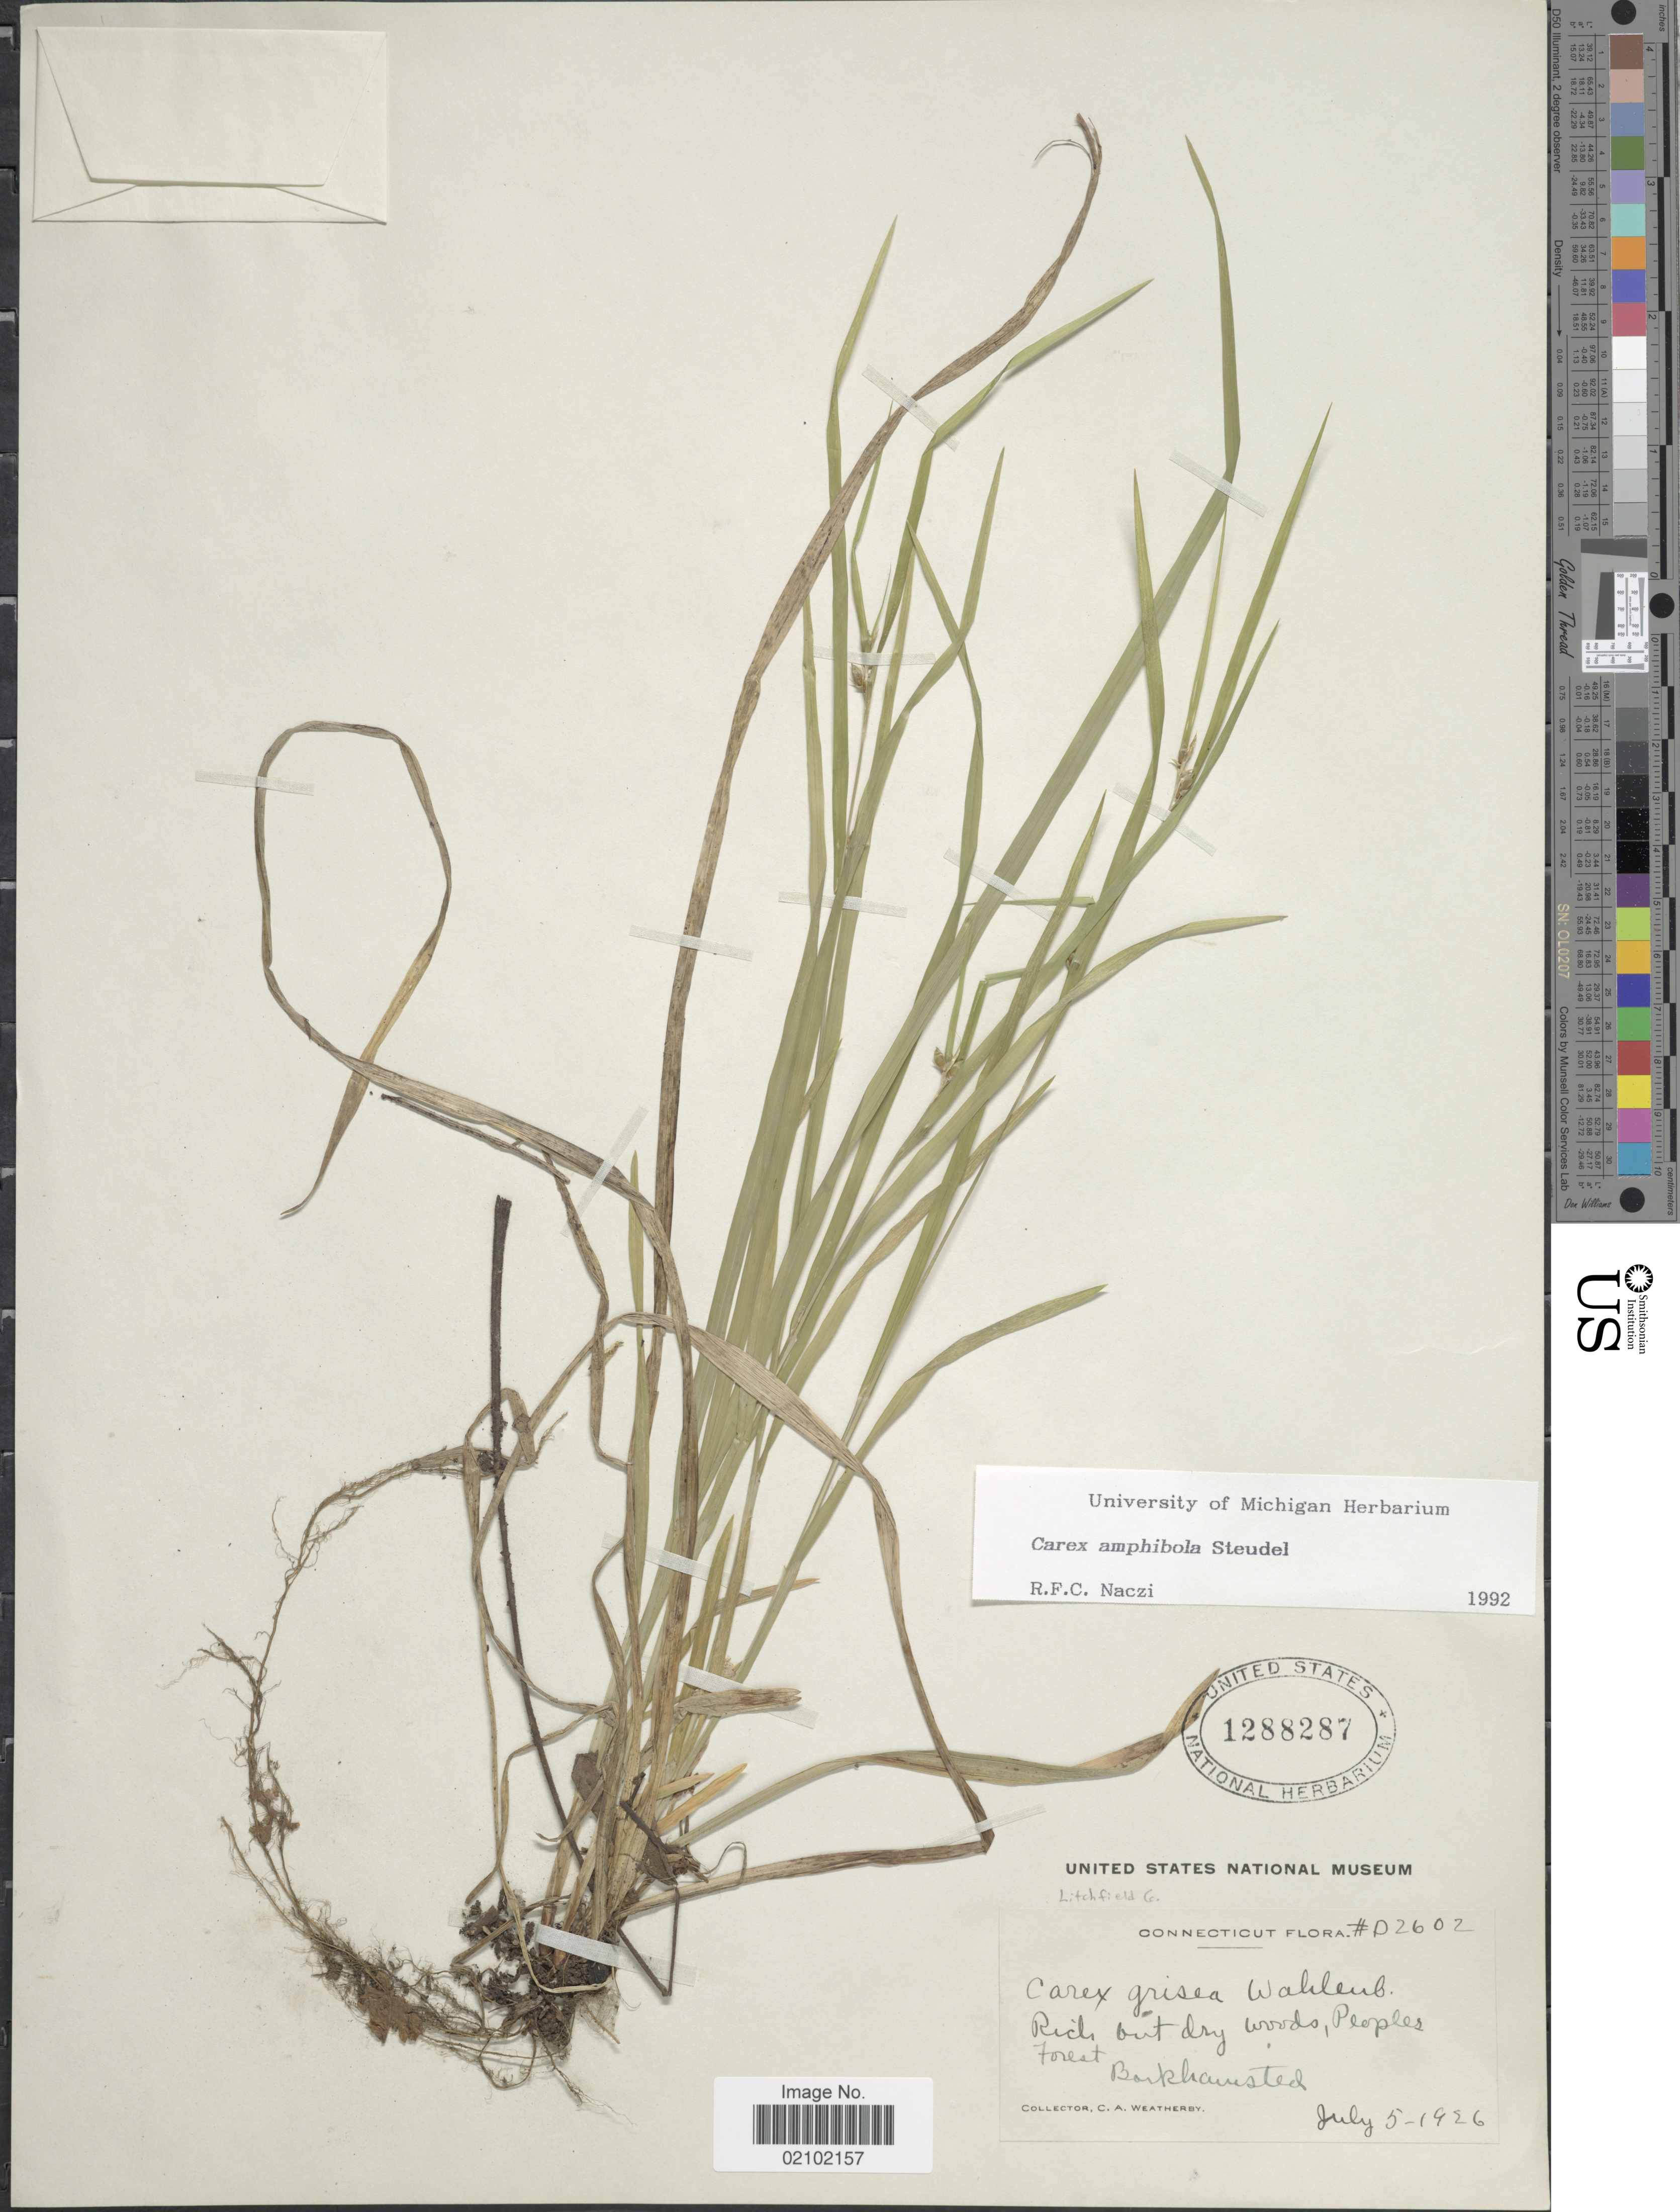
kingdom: Plantae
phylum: Tracheophyta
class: Liliopsida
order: Poales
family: Cyperaceae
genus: Carex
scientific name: Carex amphibola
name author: Steud.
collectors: C. A. Weatherby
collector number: D2602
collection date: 1926-07-05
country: United States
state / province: Connecticut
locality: Peoples Forest, Barkhamsted, Litchfield Co.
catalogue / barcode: US 1288287